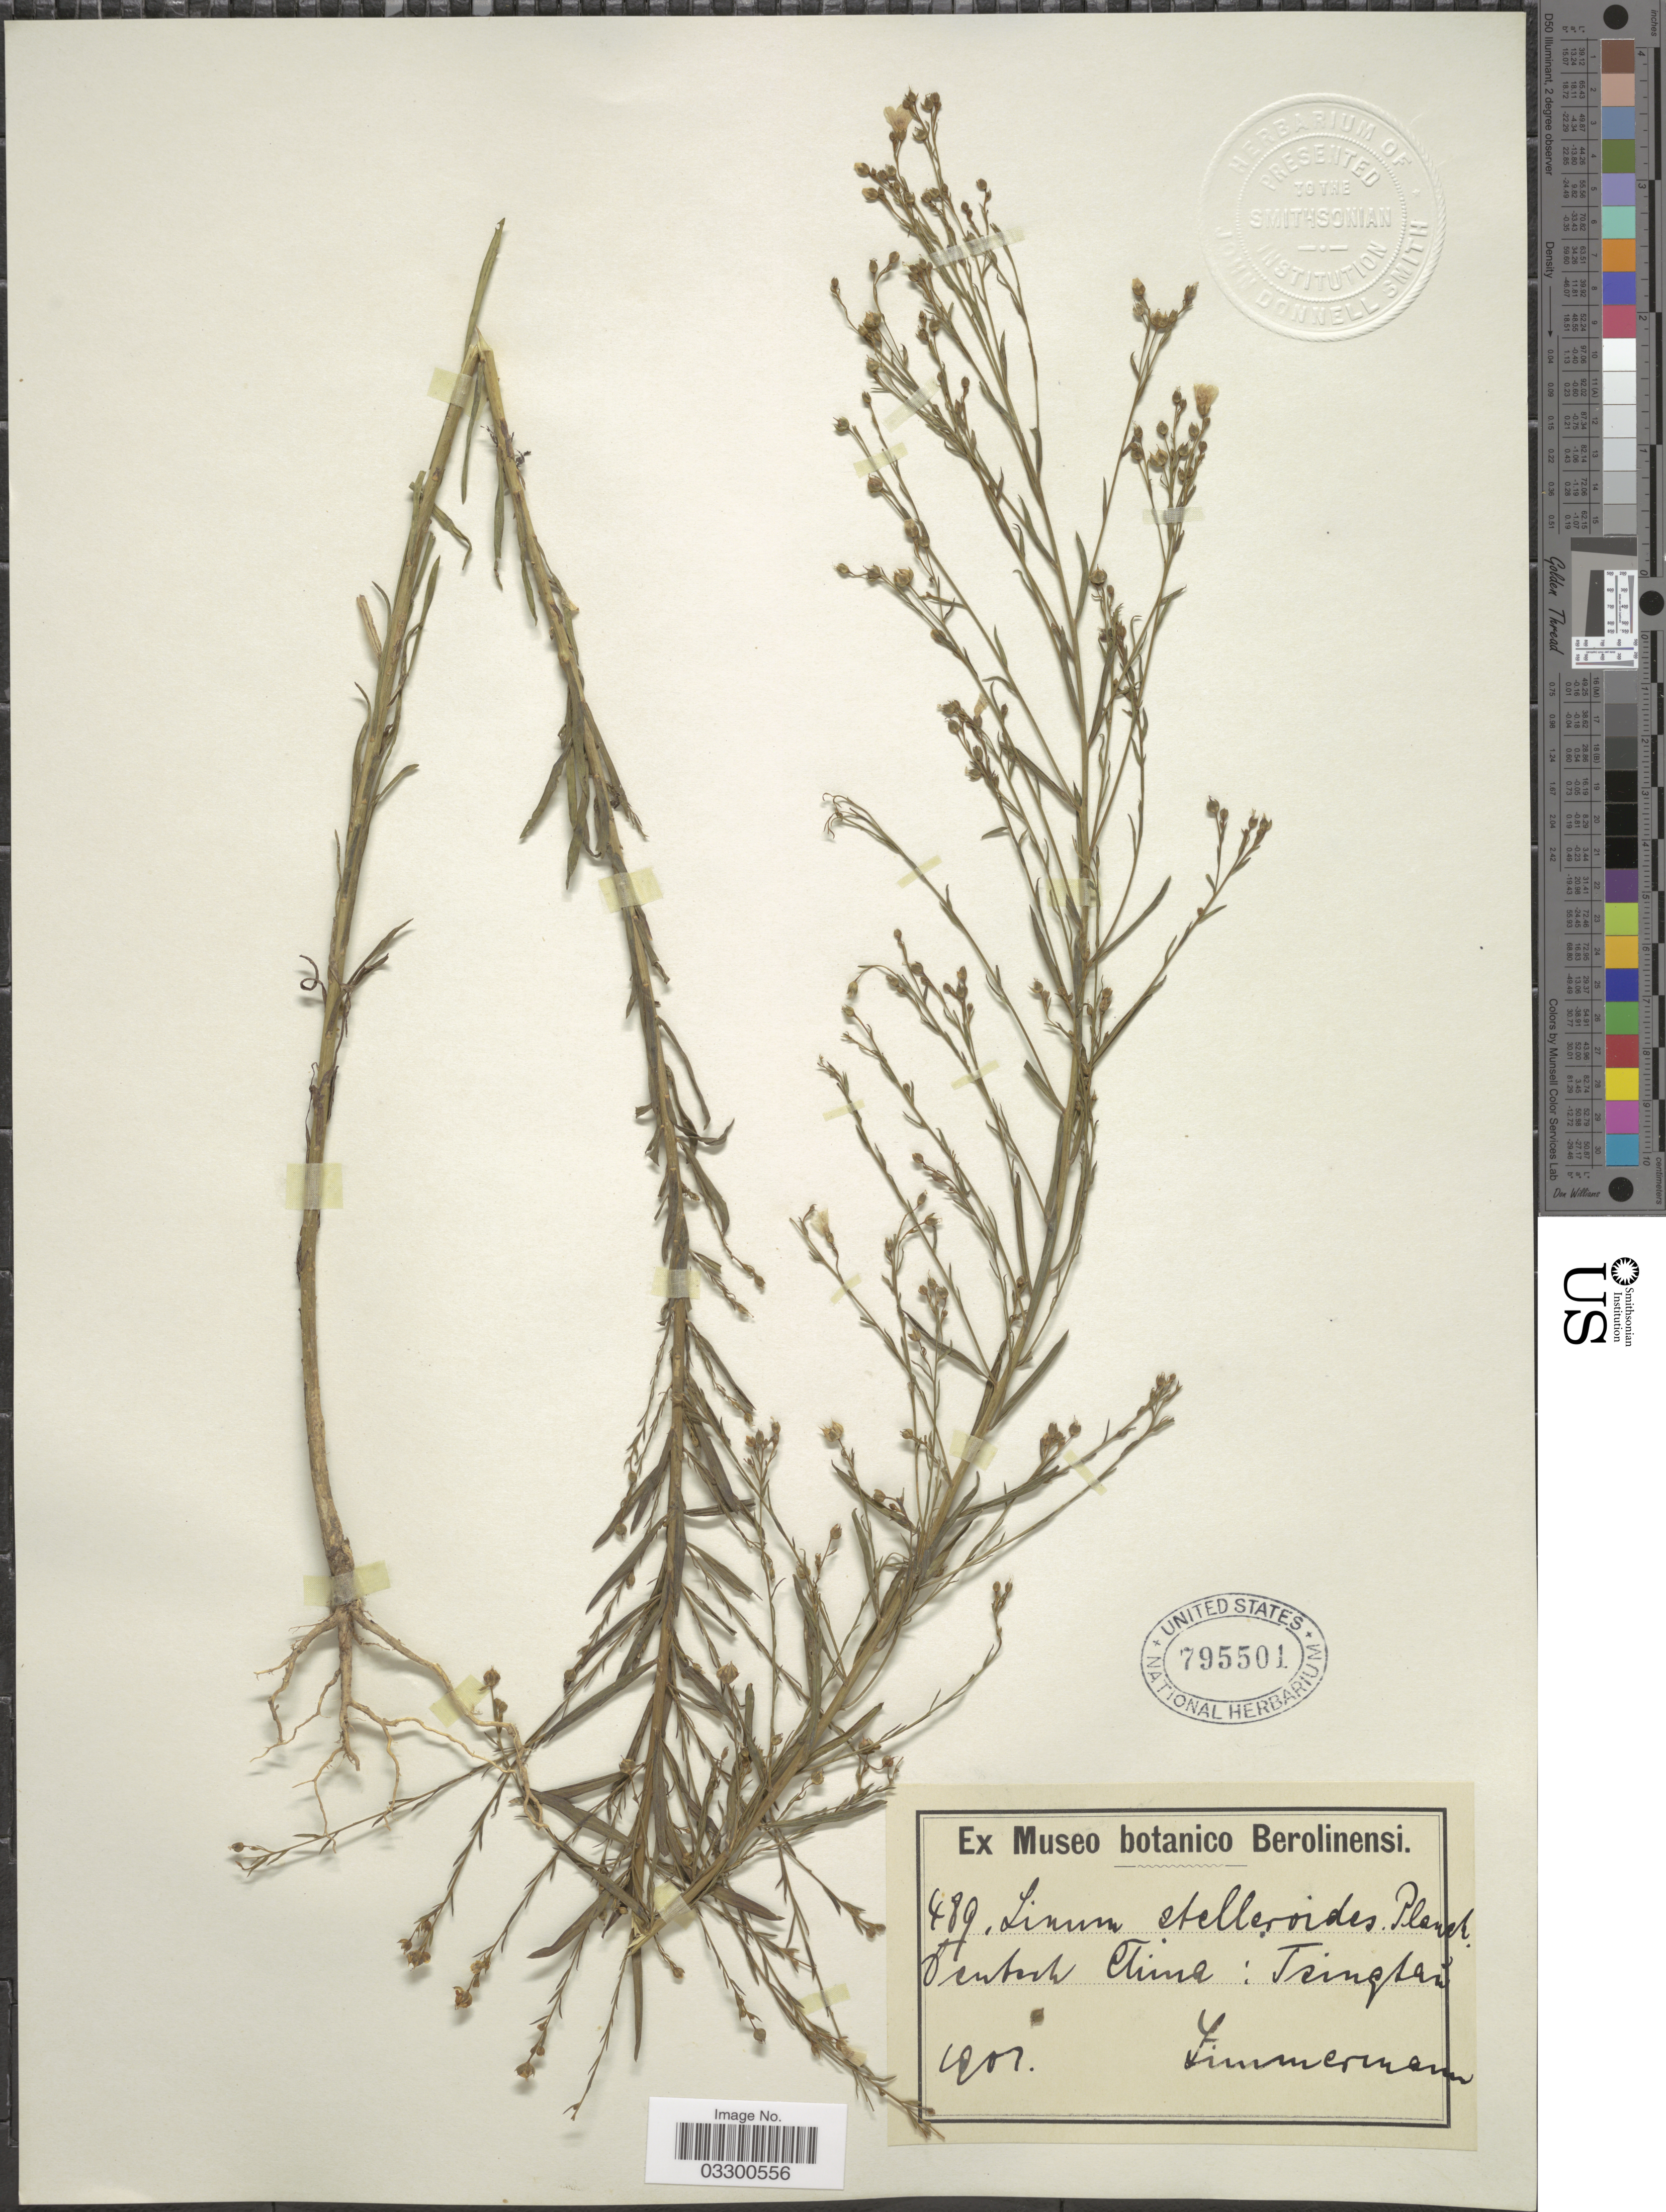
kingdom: Plantae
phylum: Tracheophyta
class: Magnoliopsida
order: Malpighiales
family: Linaceae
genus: Linum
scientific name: Linum stelleroides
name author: Planch.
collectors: -. Zimmermann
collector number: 489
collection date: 1901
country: China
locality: Deutsch China: Tsingtáu [interpreted].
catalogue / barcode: US 795501